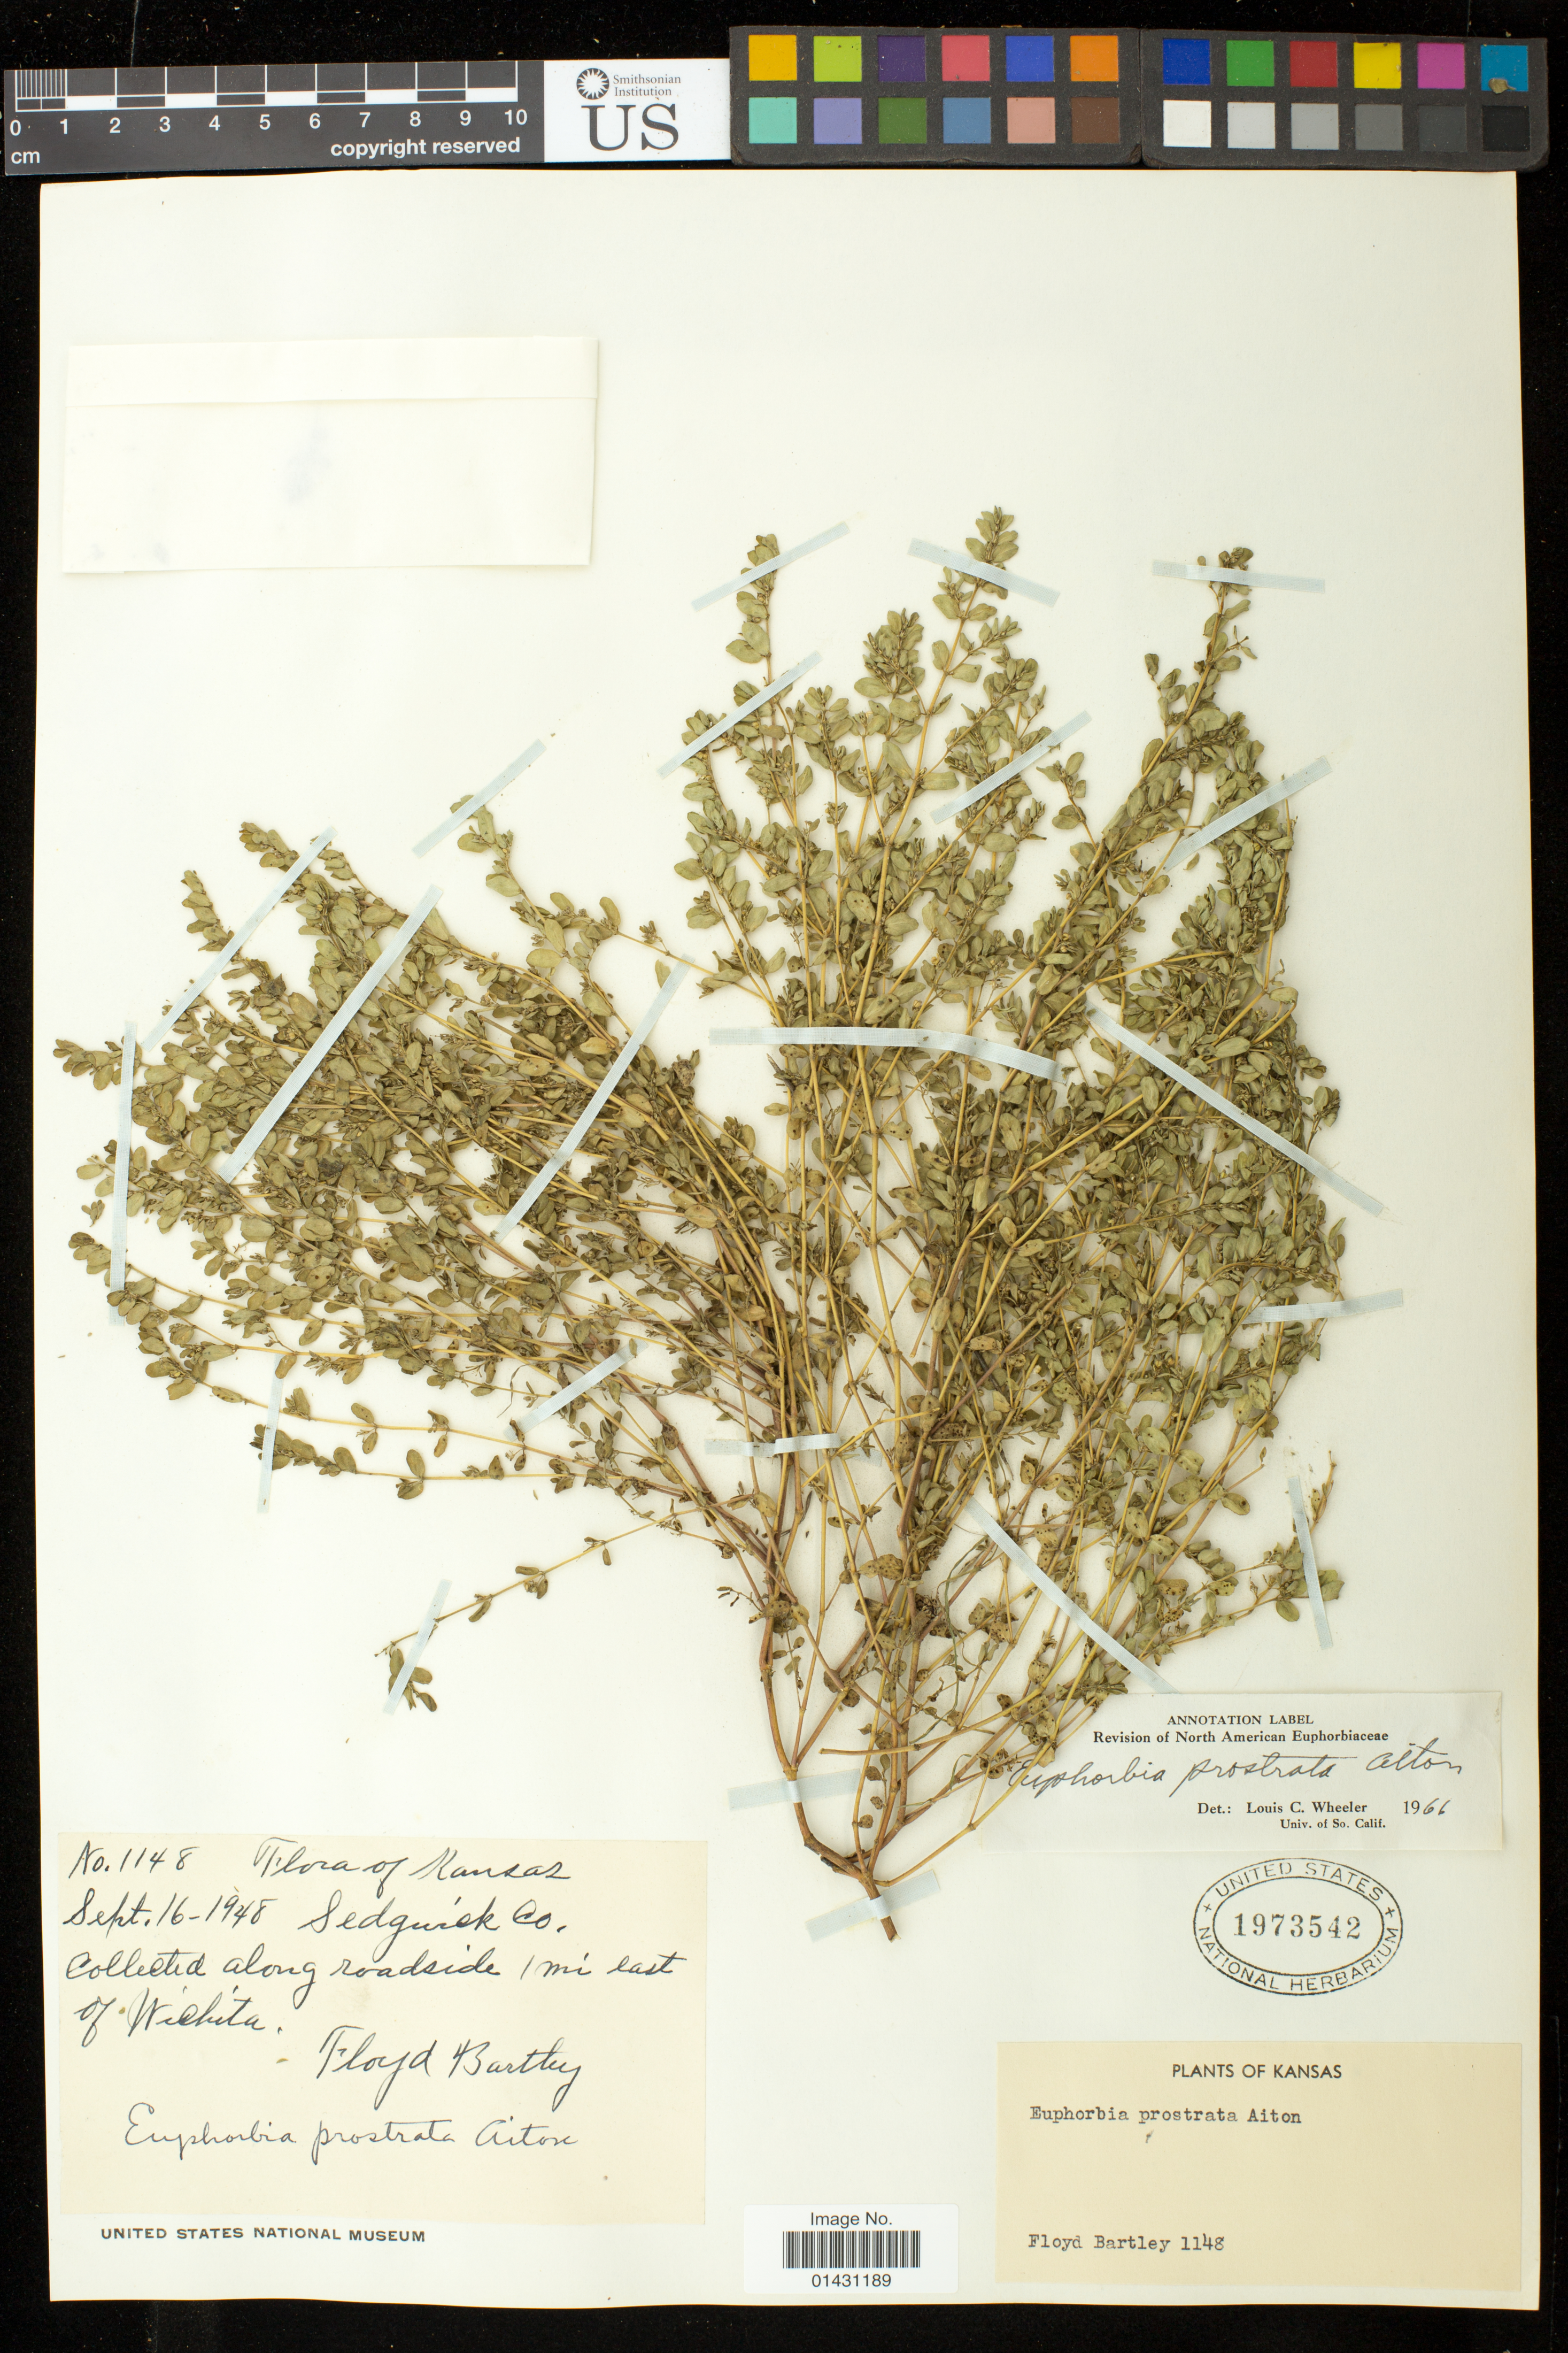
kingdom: Plantae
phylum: Tracheophyta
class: Magnoliopsida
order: Malpighiales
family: Euphorbiaceae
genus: Euphorbia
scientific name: Euphorbia prostrata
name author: Aiton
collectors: F. Bartley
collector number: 1148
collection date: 1948-09-16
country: United States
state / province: Kansas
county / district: Sedgwick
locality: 1 mi east of Wichita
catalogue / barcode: US 1973542